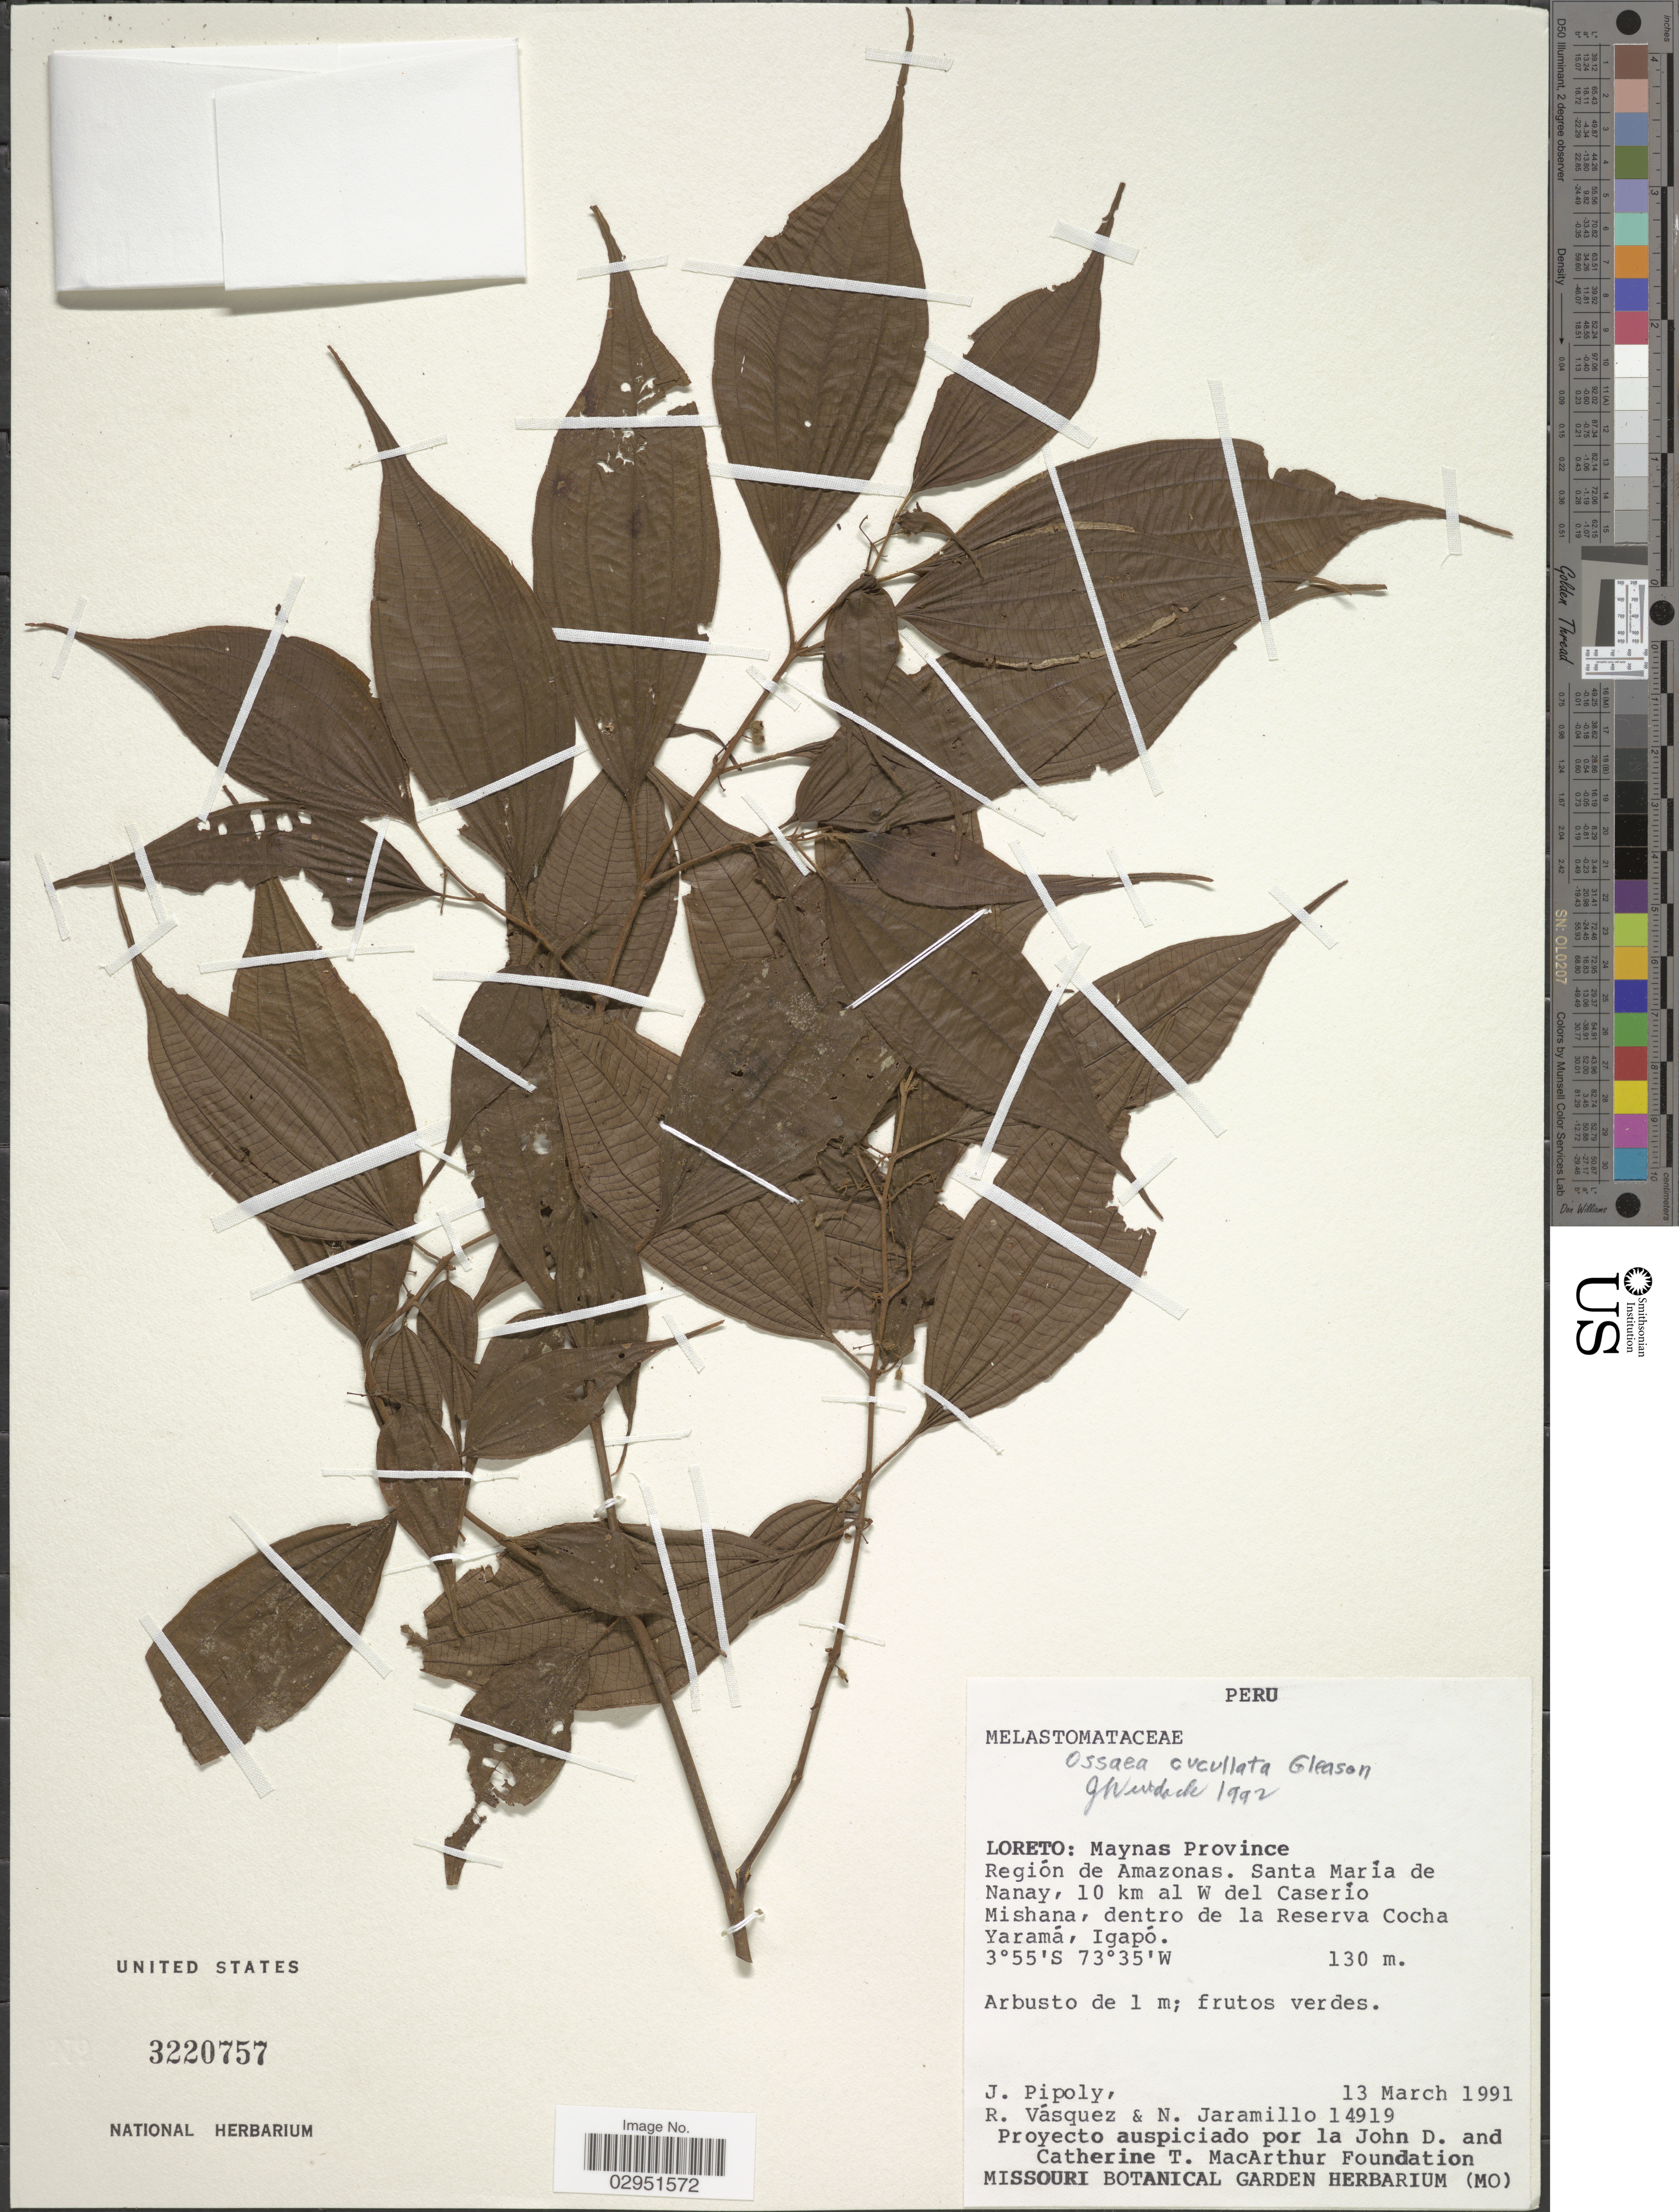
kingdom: Plantae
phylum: Tracheophyta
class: Magnoliopsida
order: Myrtales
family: Melastomataceae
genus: Ossaea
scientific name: Ossaea cucullata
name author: Gleason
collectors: J. J. Pipoly, R. Vásquez & N. Jaramillo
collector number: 14919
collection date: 1991-03-13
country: Peru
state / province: Loreto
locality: Loreto: Maynas Province. Región de Amazonas. Santa María de Nanay, 10 km al W del Caserío Mishana, dentro de la Reserva Cocha Yaramá, Igapó.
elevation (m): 130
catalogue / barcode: US 3220757